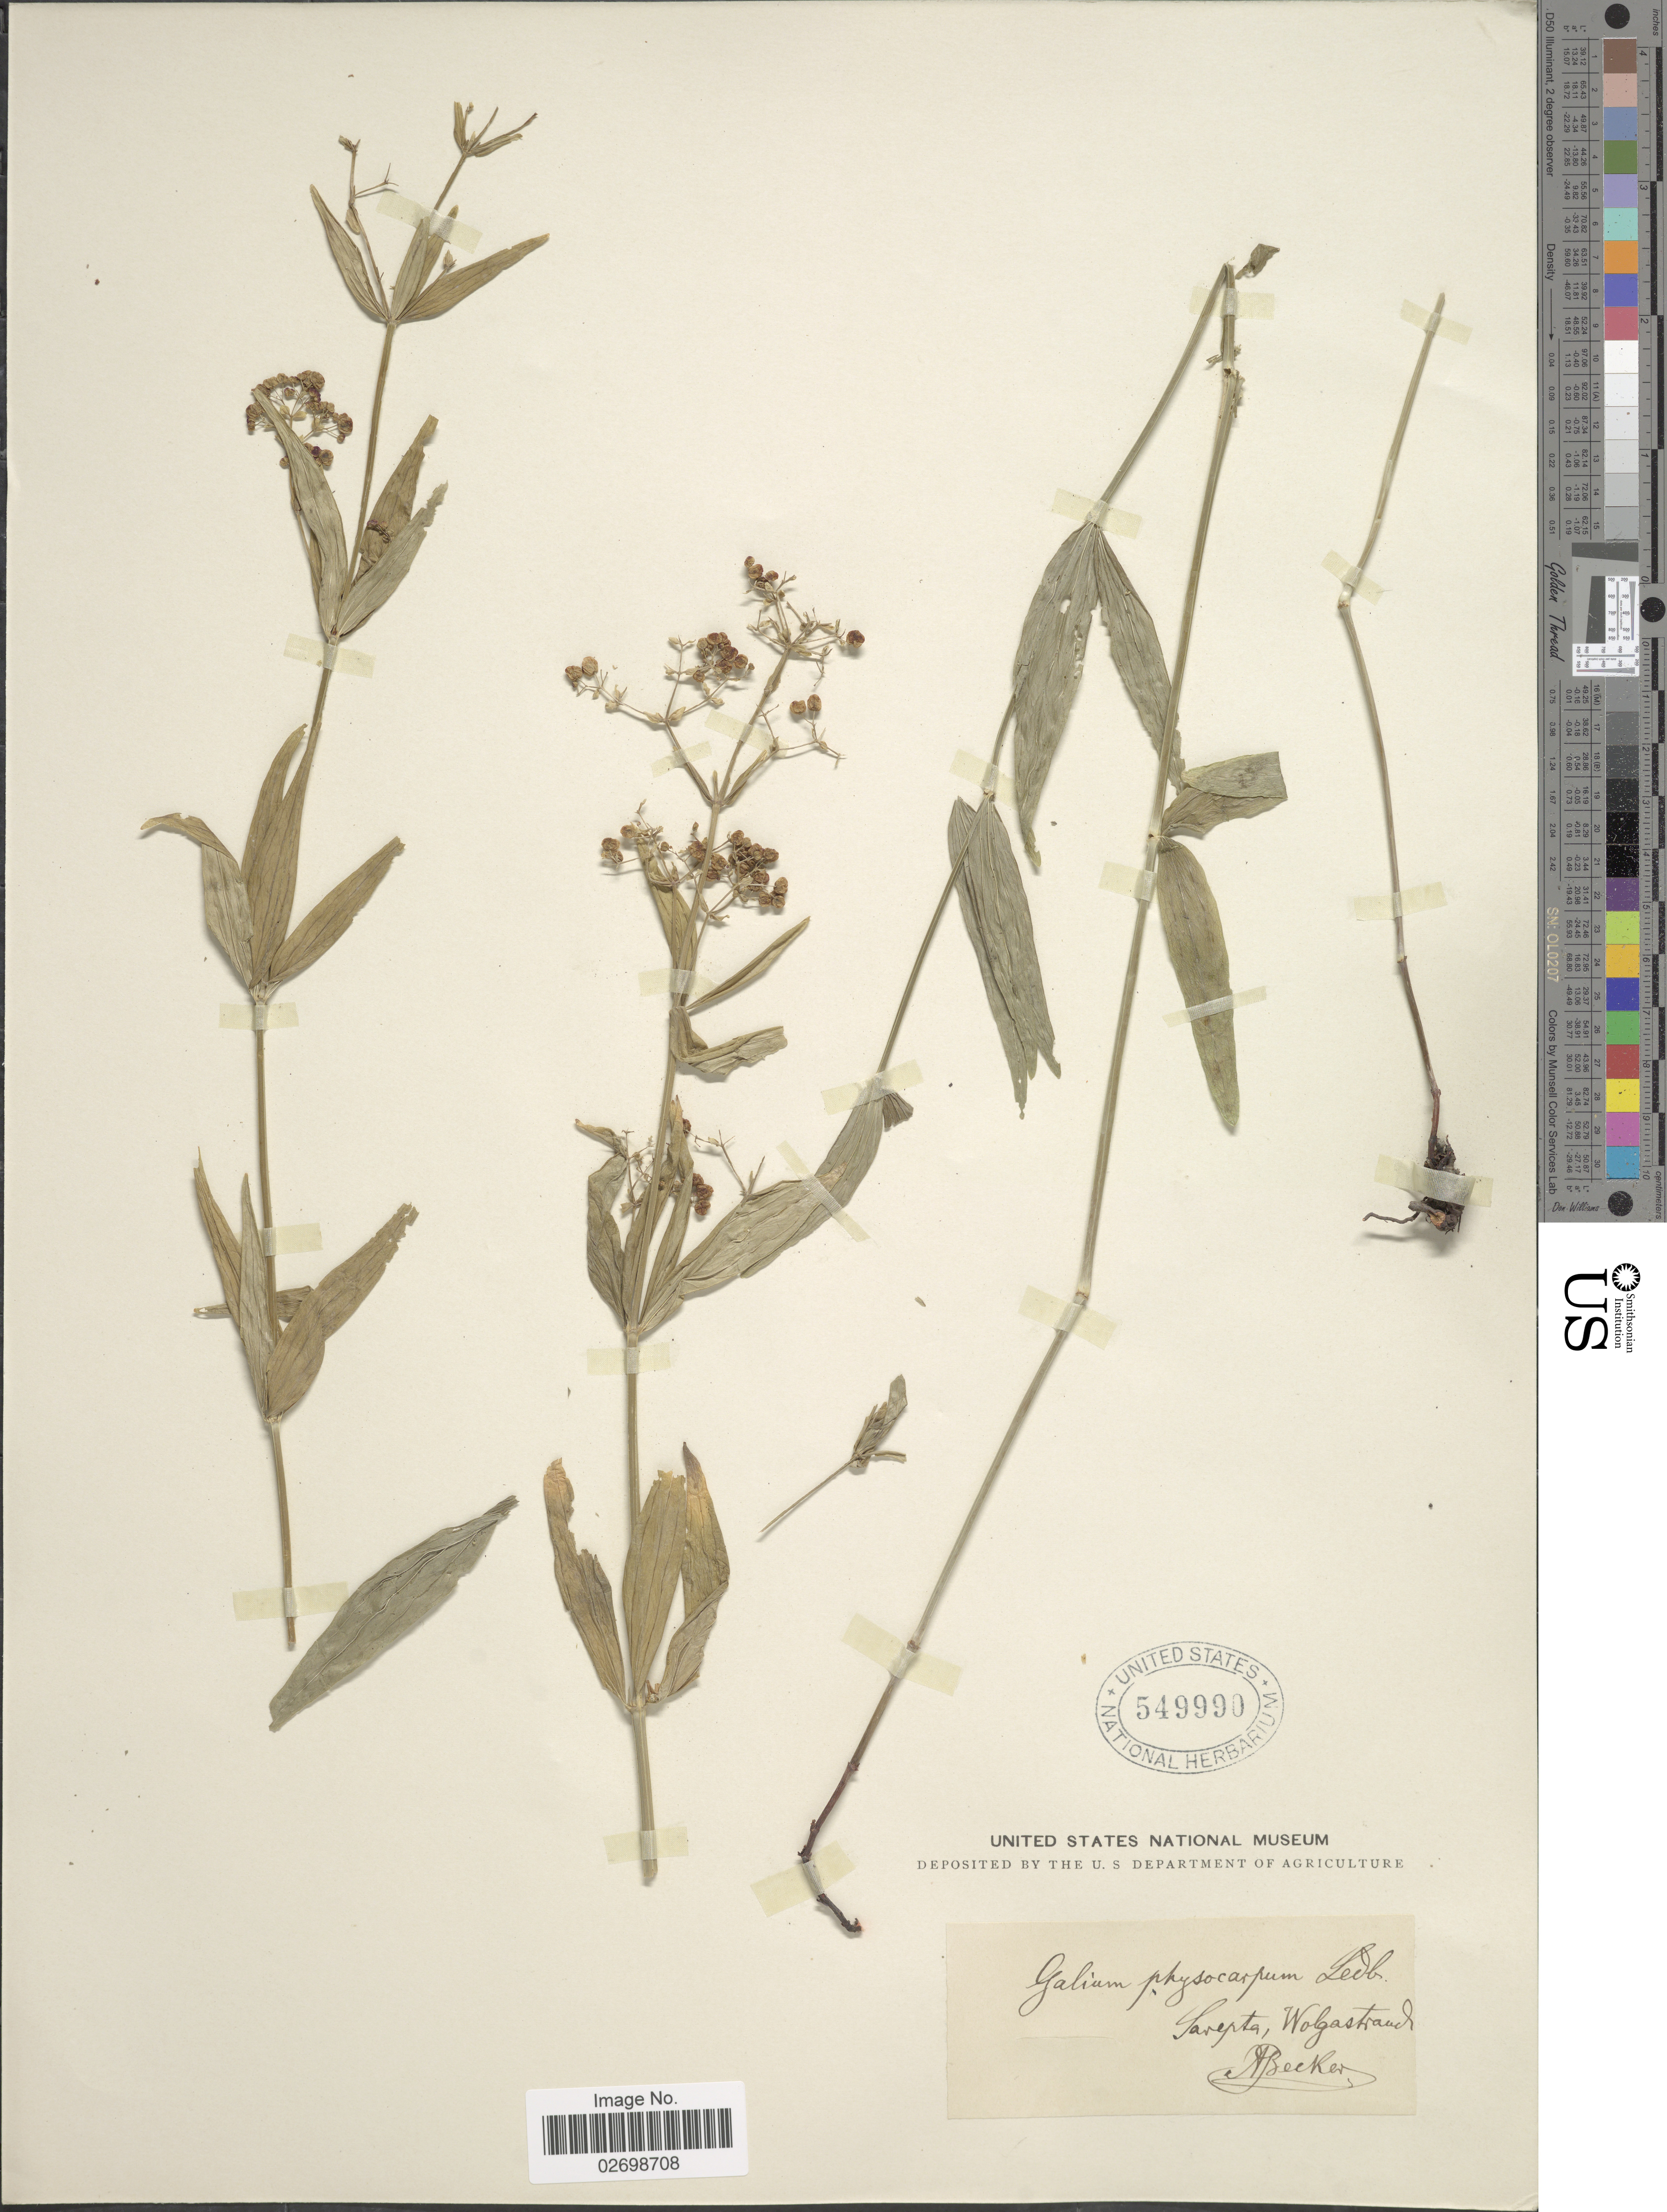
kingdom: Plantae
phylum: Tracheophyta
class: Magnoliopsida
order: Gentianales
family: Rubiaceae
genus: Galium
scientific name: Galium physocarpum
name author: Ledeb.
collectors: A. Becker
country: Russian Federation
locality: Sarepta, Wolgastrand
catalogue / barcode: US 549990